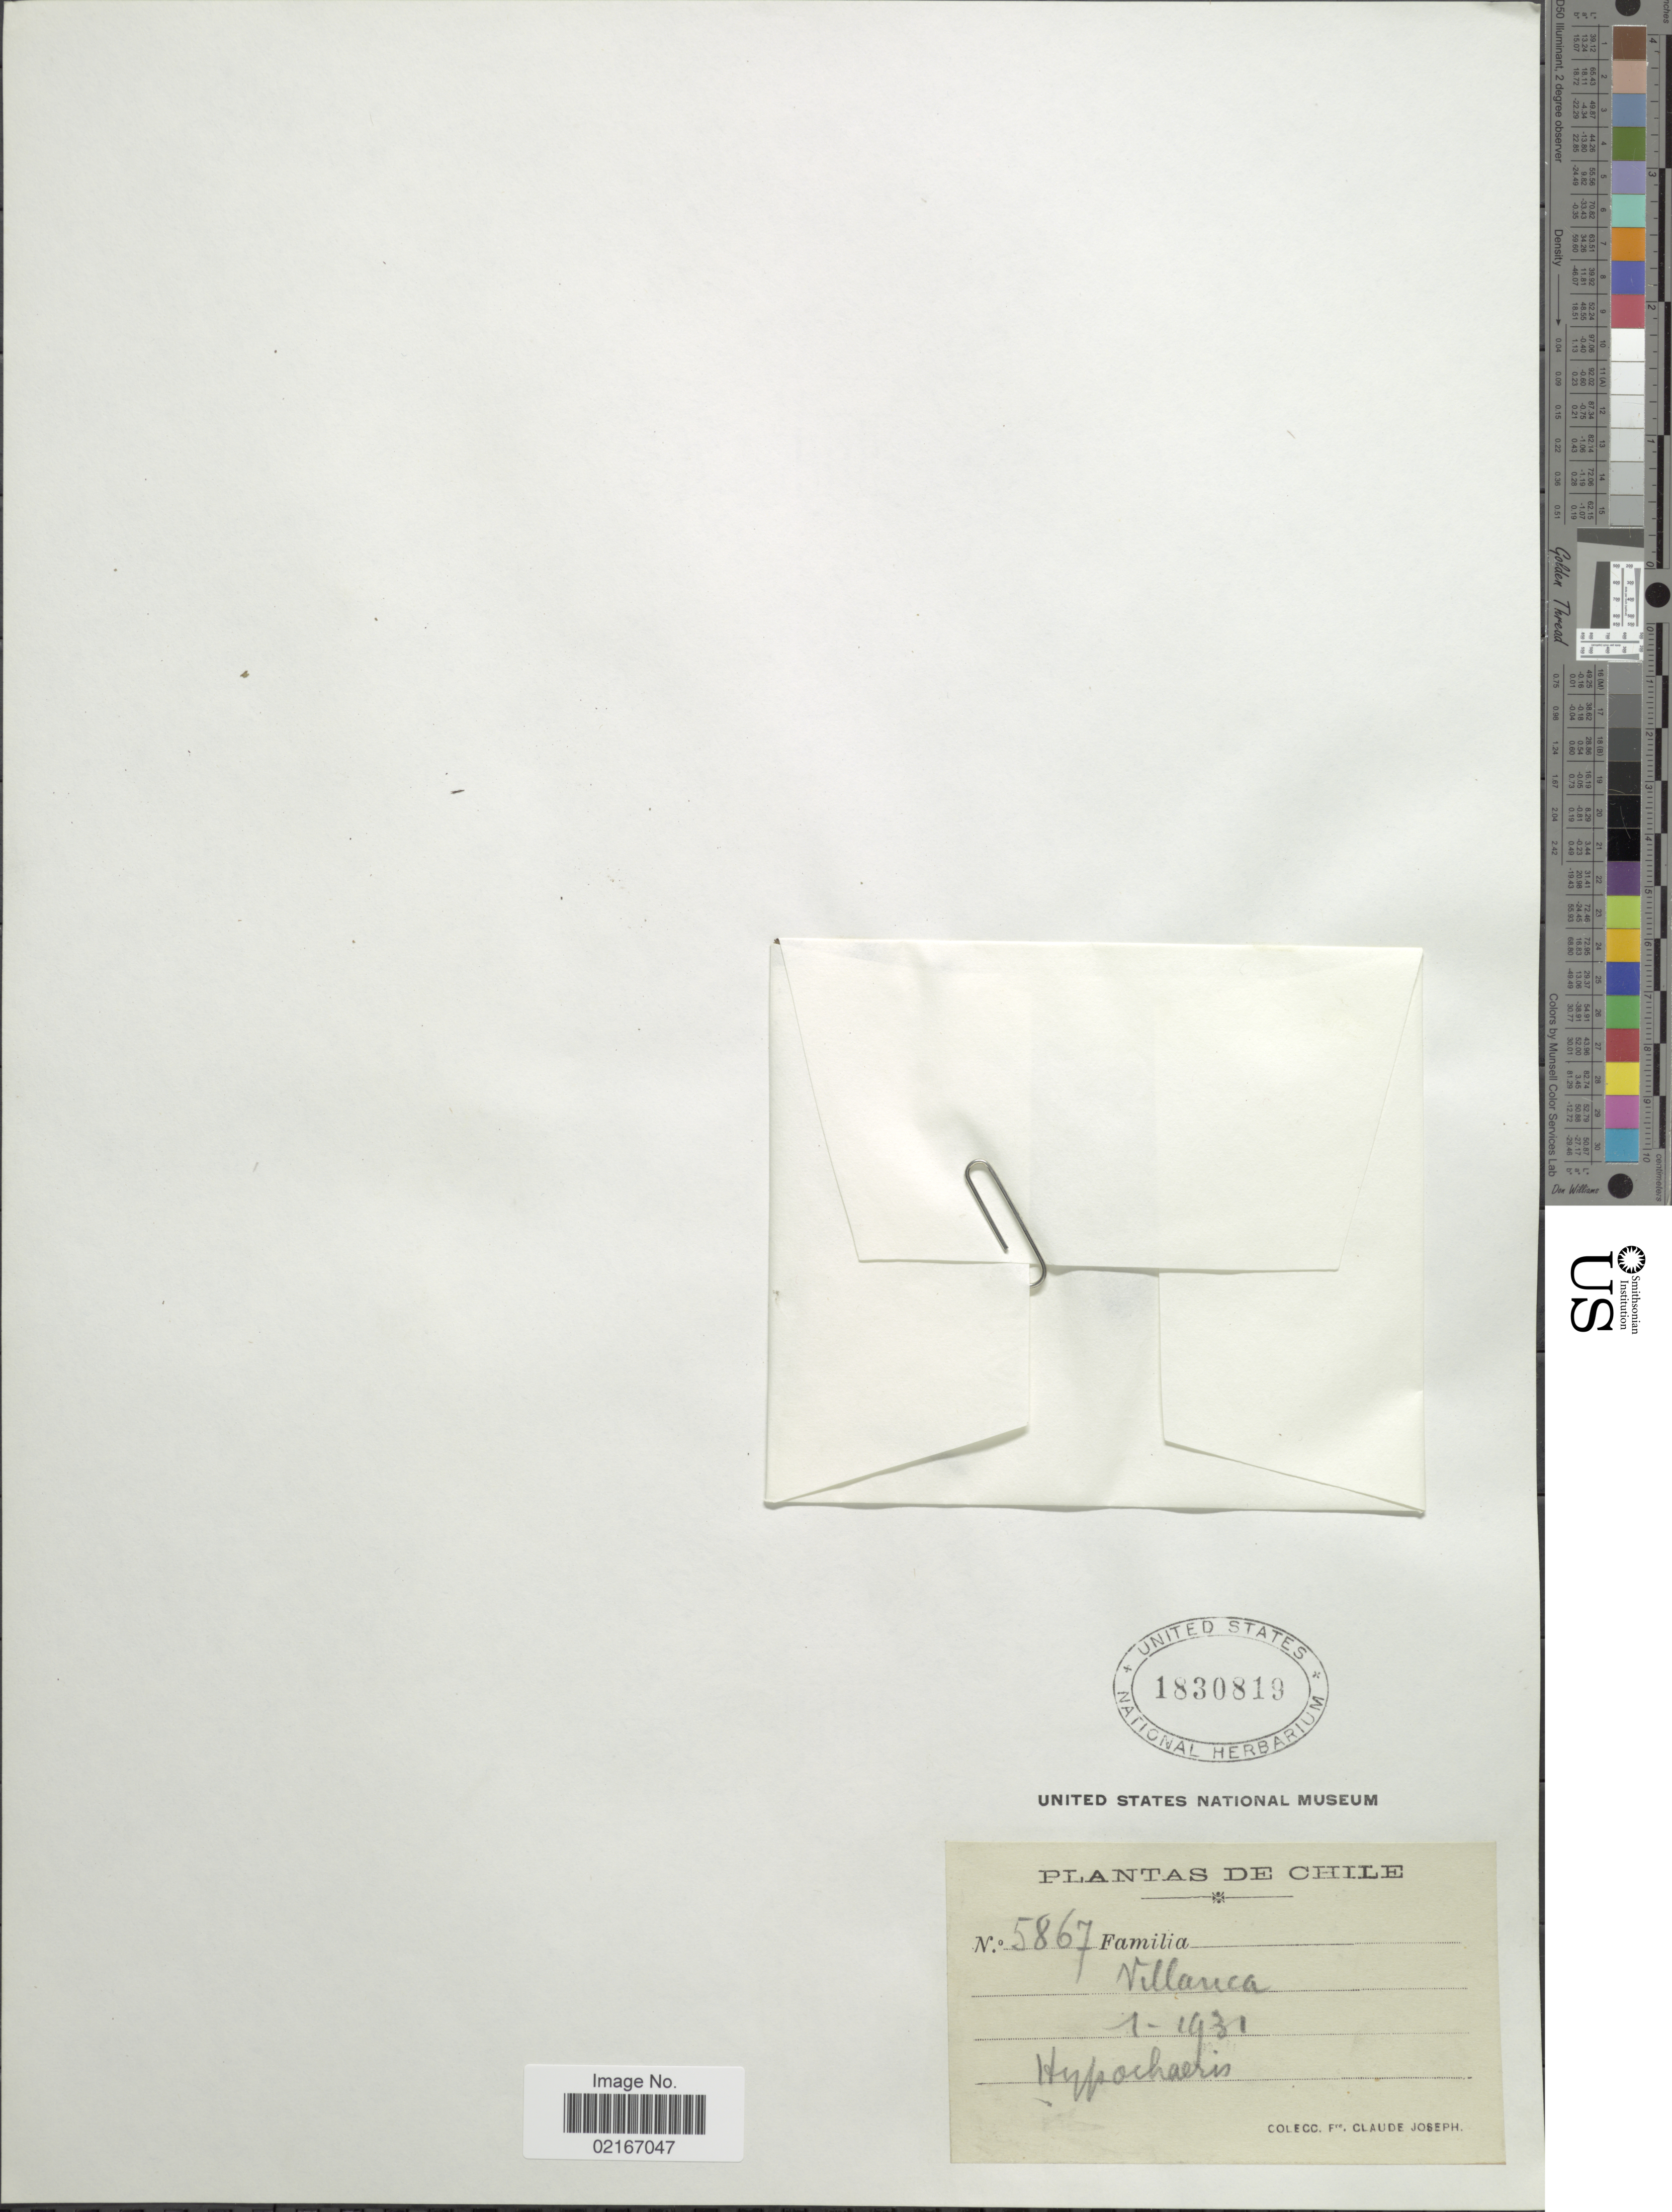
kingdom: Plantae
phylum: Tracheophyta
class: Magnoliopsida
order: Asterales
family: Asteraceae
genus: Hypochaeris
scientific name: Hypochaeris sp.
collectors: Bro. Claude-Joseph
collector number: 5867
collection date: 1931-01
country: Chile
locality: Villanca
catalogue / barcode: US 1830819